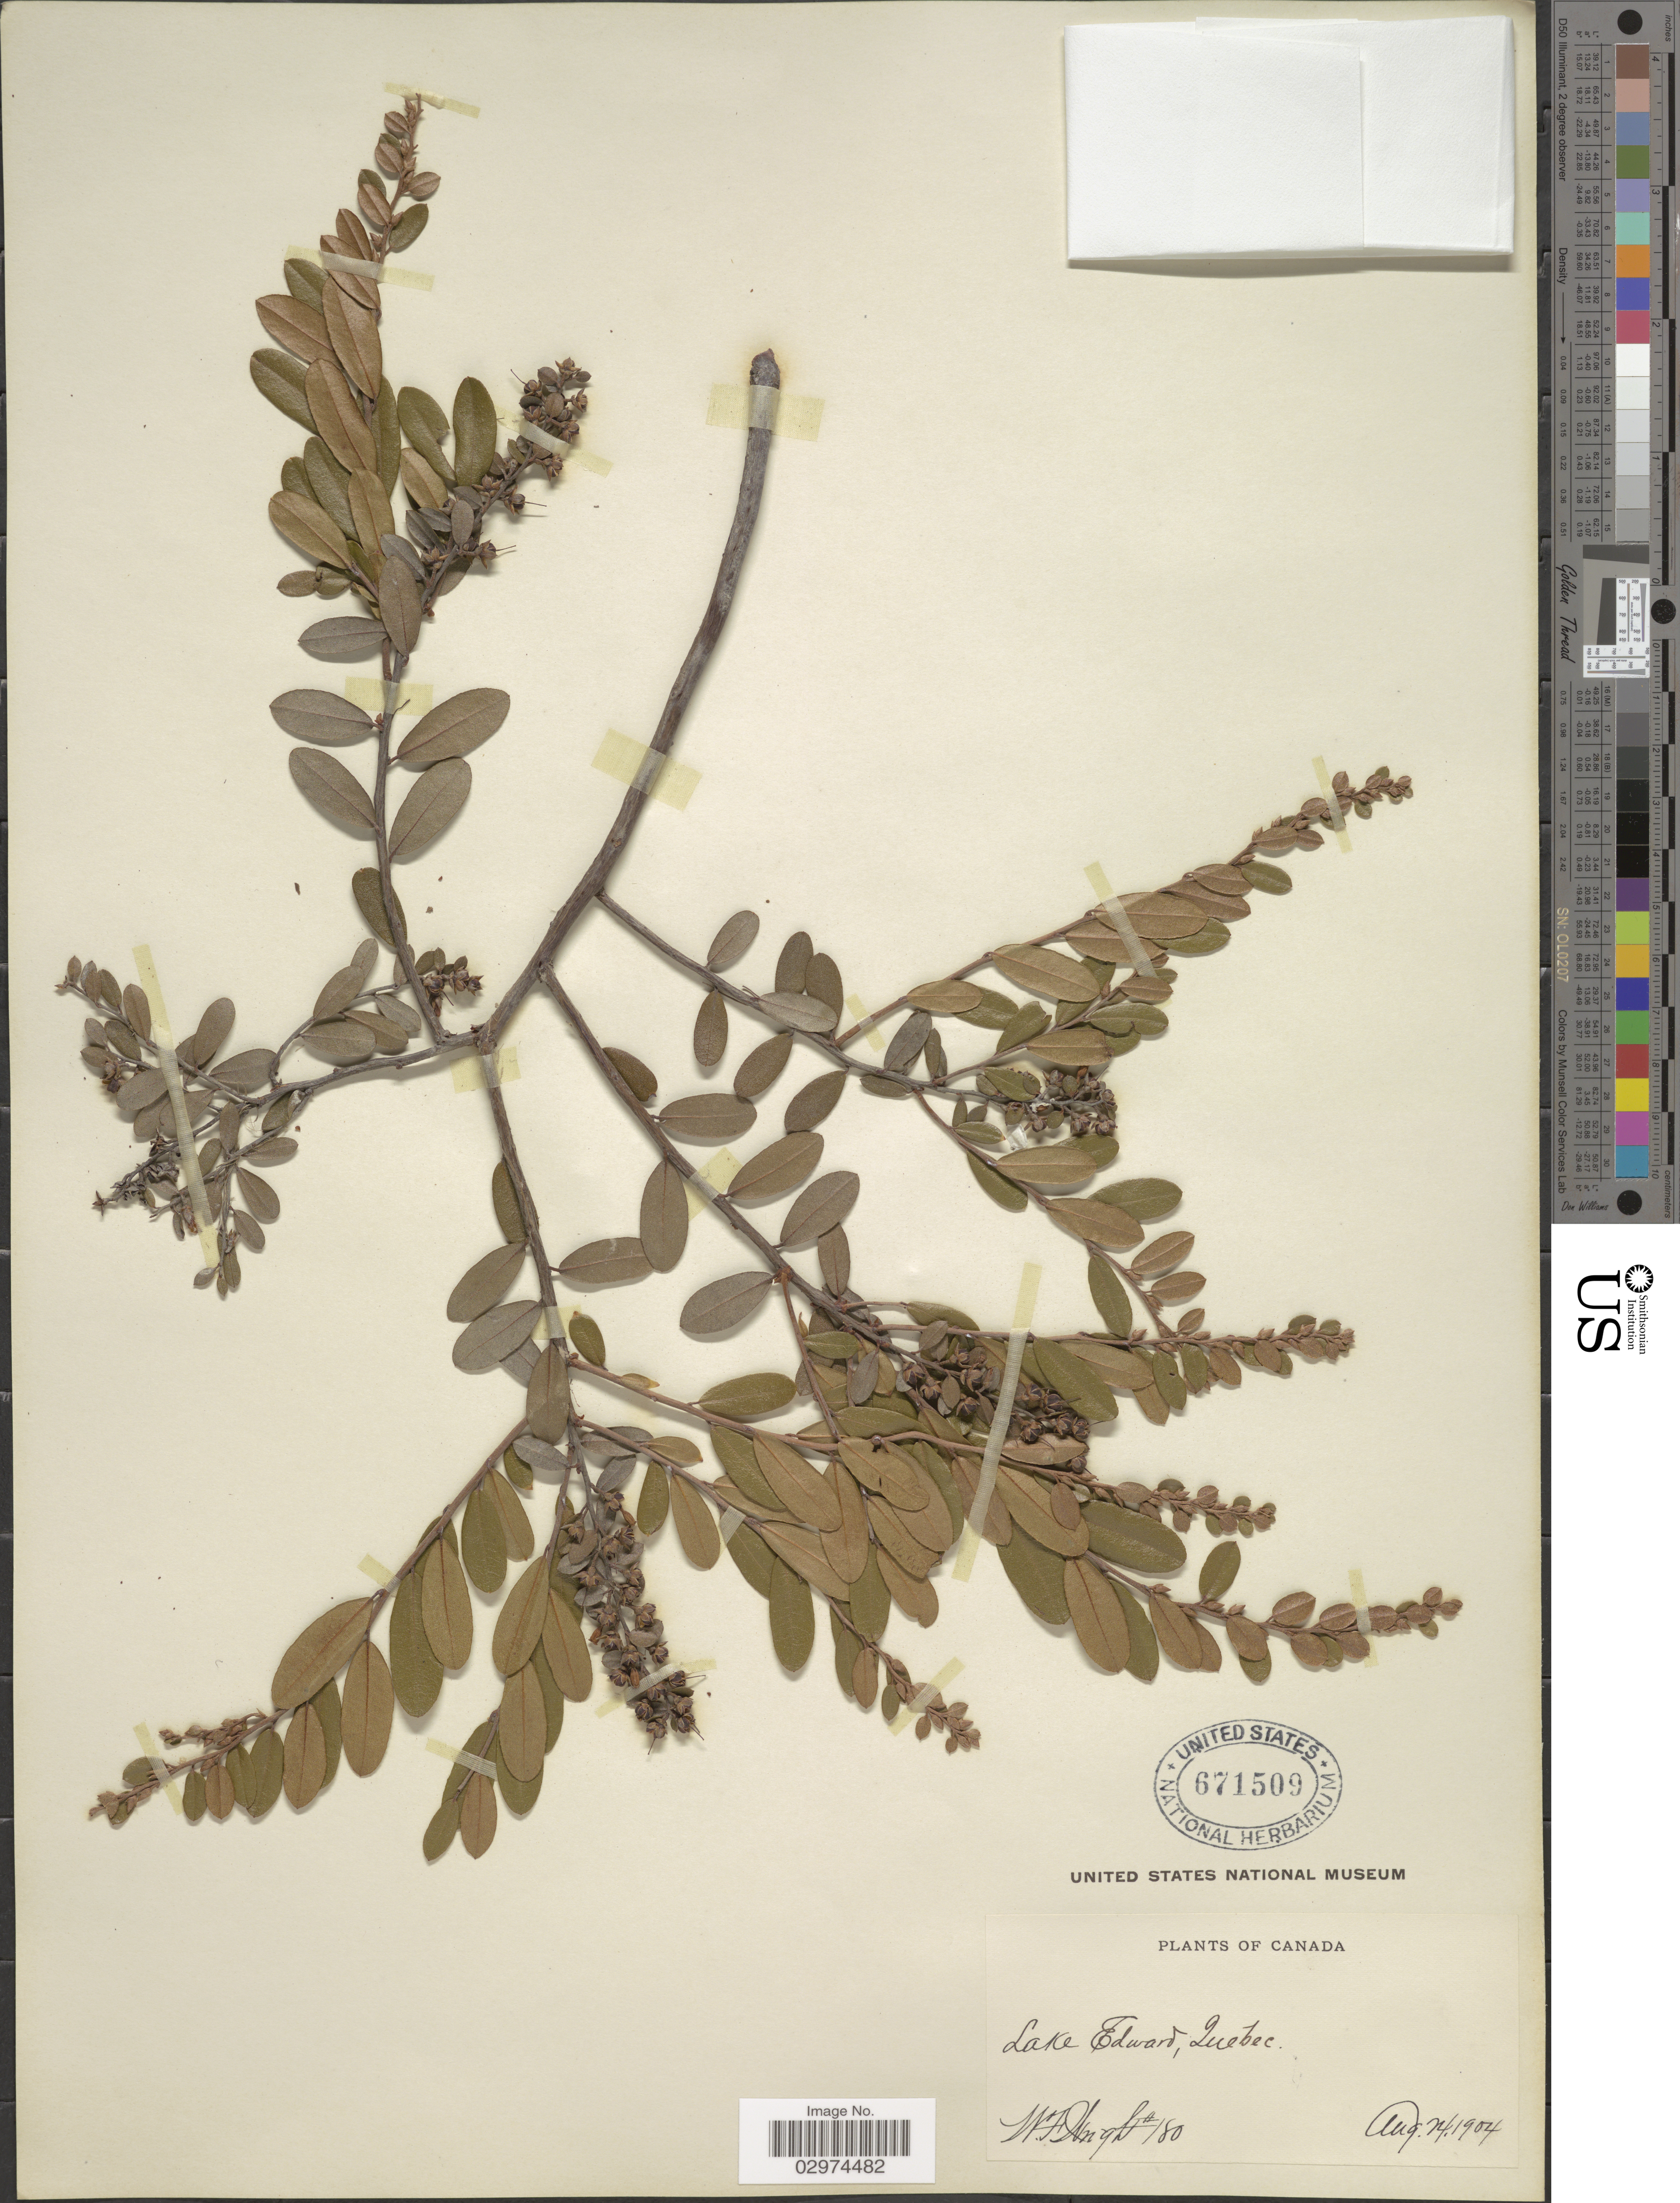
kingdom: Plantae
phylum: Tracheophyta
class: Magnoliopsida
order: Ericales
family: Ericaceae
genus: Chamaedaphne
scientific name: Chamaedaphne calyculata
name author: (L.) Moench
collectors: W. F. Wright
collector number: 180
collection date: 1904-08-24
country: Canada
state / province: Quebec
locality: Lake Edward.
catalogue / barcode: US 671509